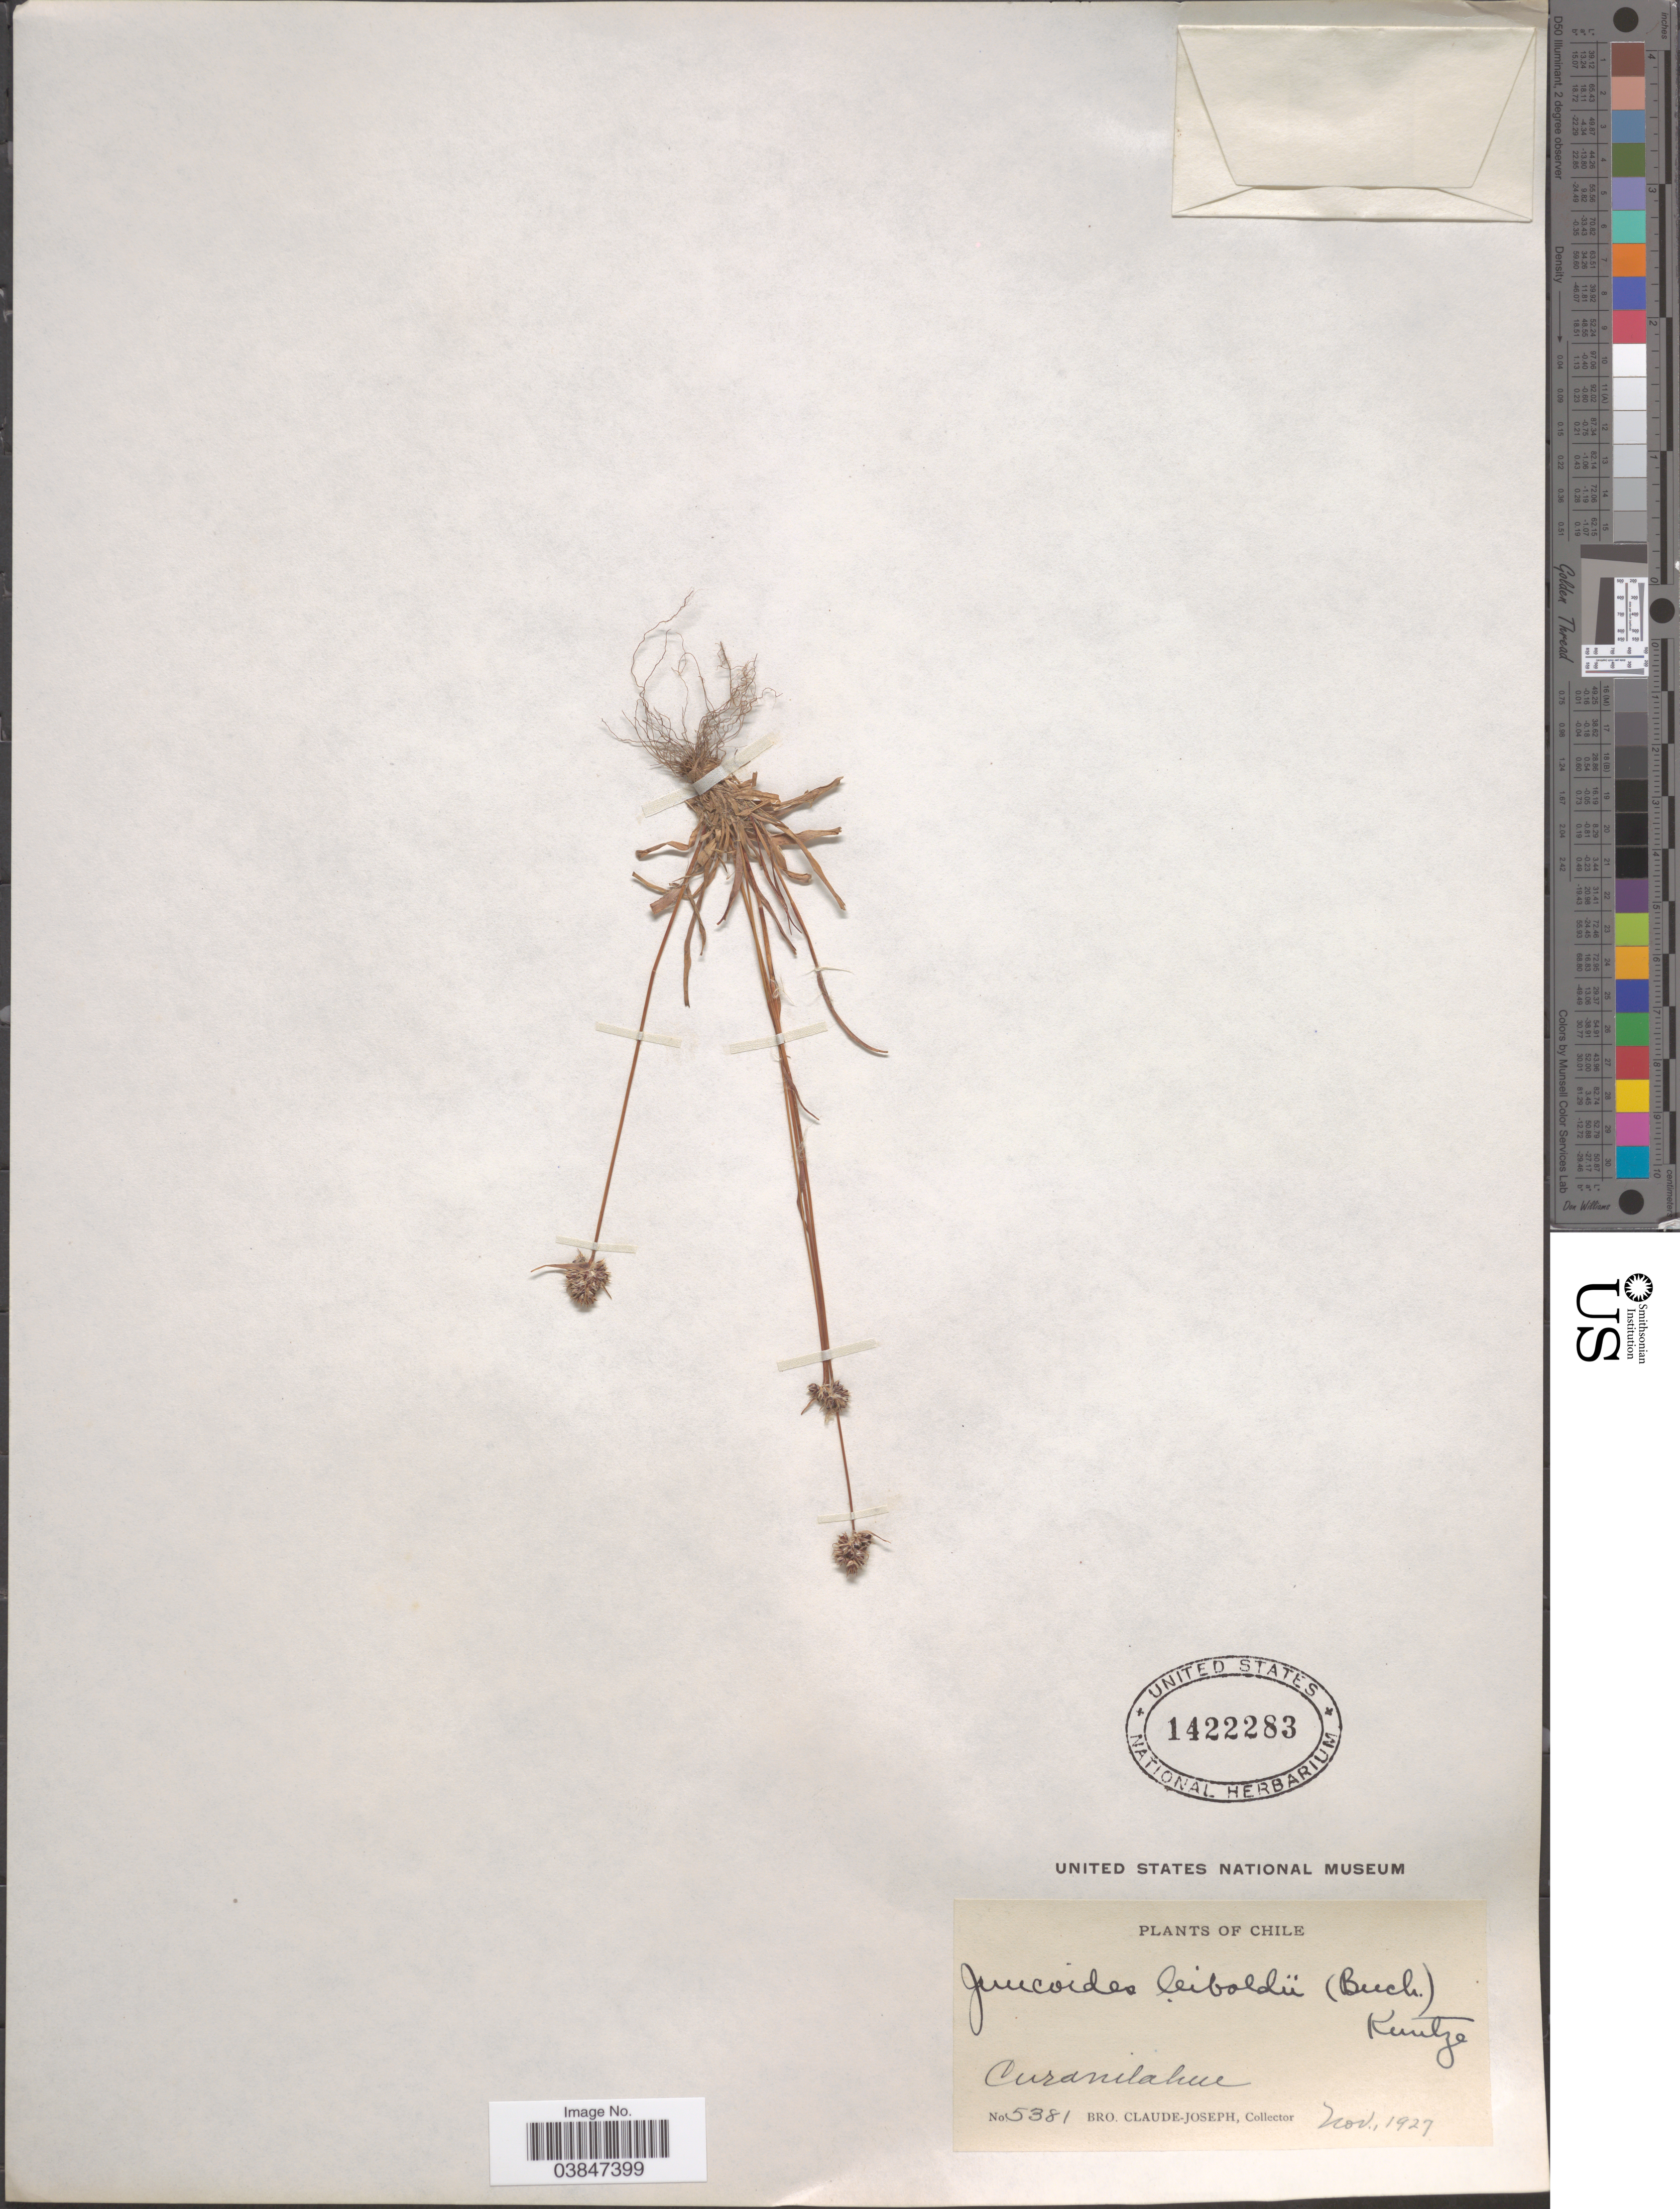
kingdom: Plantae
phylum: Tracheophyta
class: Liliopsida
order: Poales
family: Juncaceae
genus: Luzula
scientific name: Luzula leiboldii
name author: Buchenau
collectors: Bro. Claude-Joseph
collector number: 5381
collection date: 1927-11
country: Chile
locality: Curanilahue.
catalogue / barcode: US 1422283